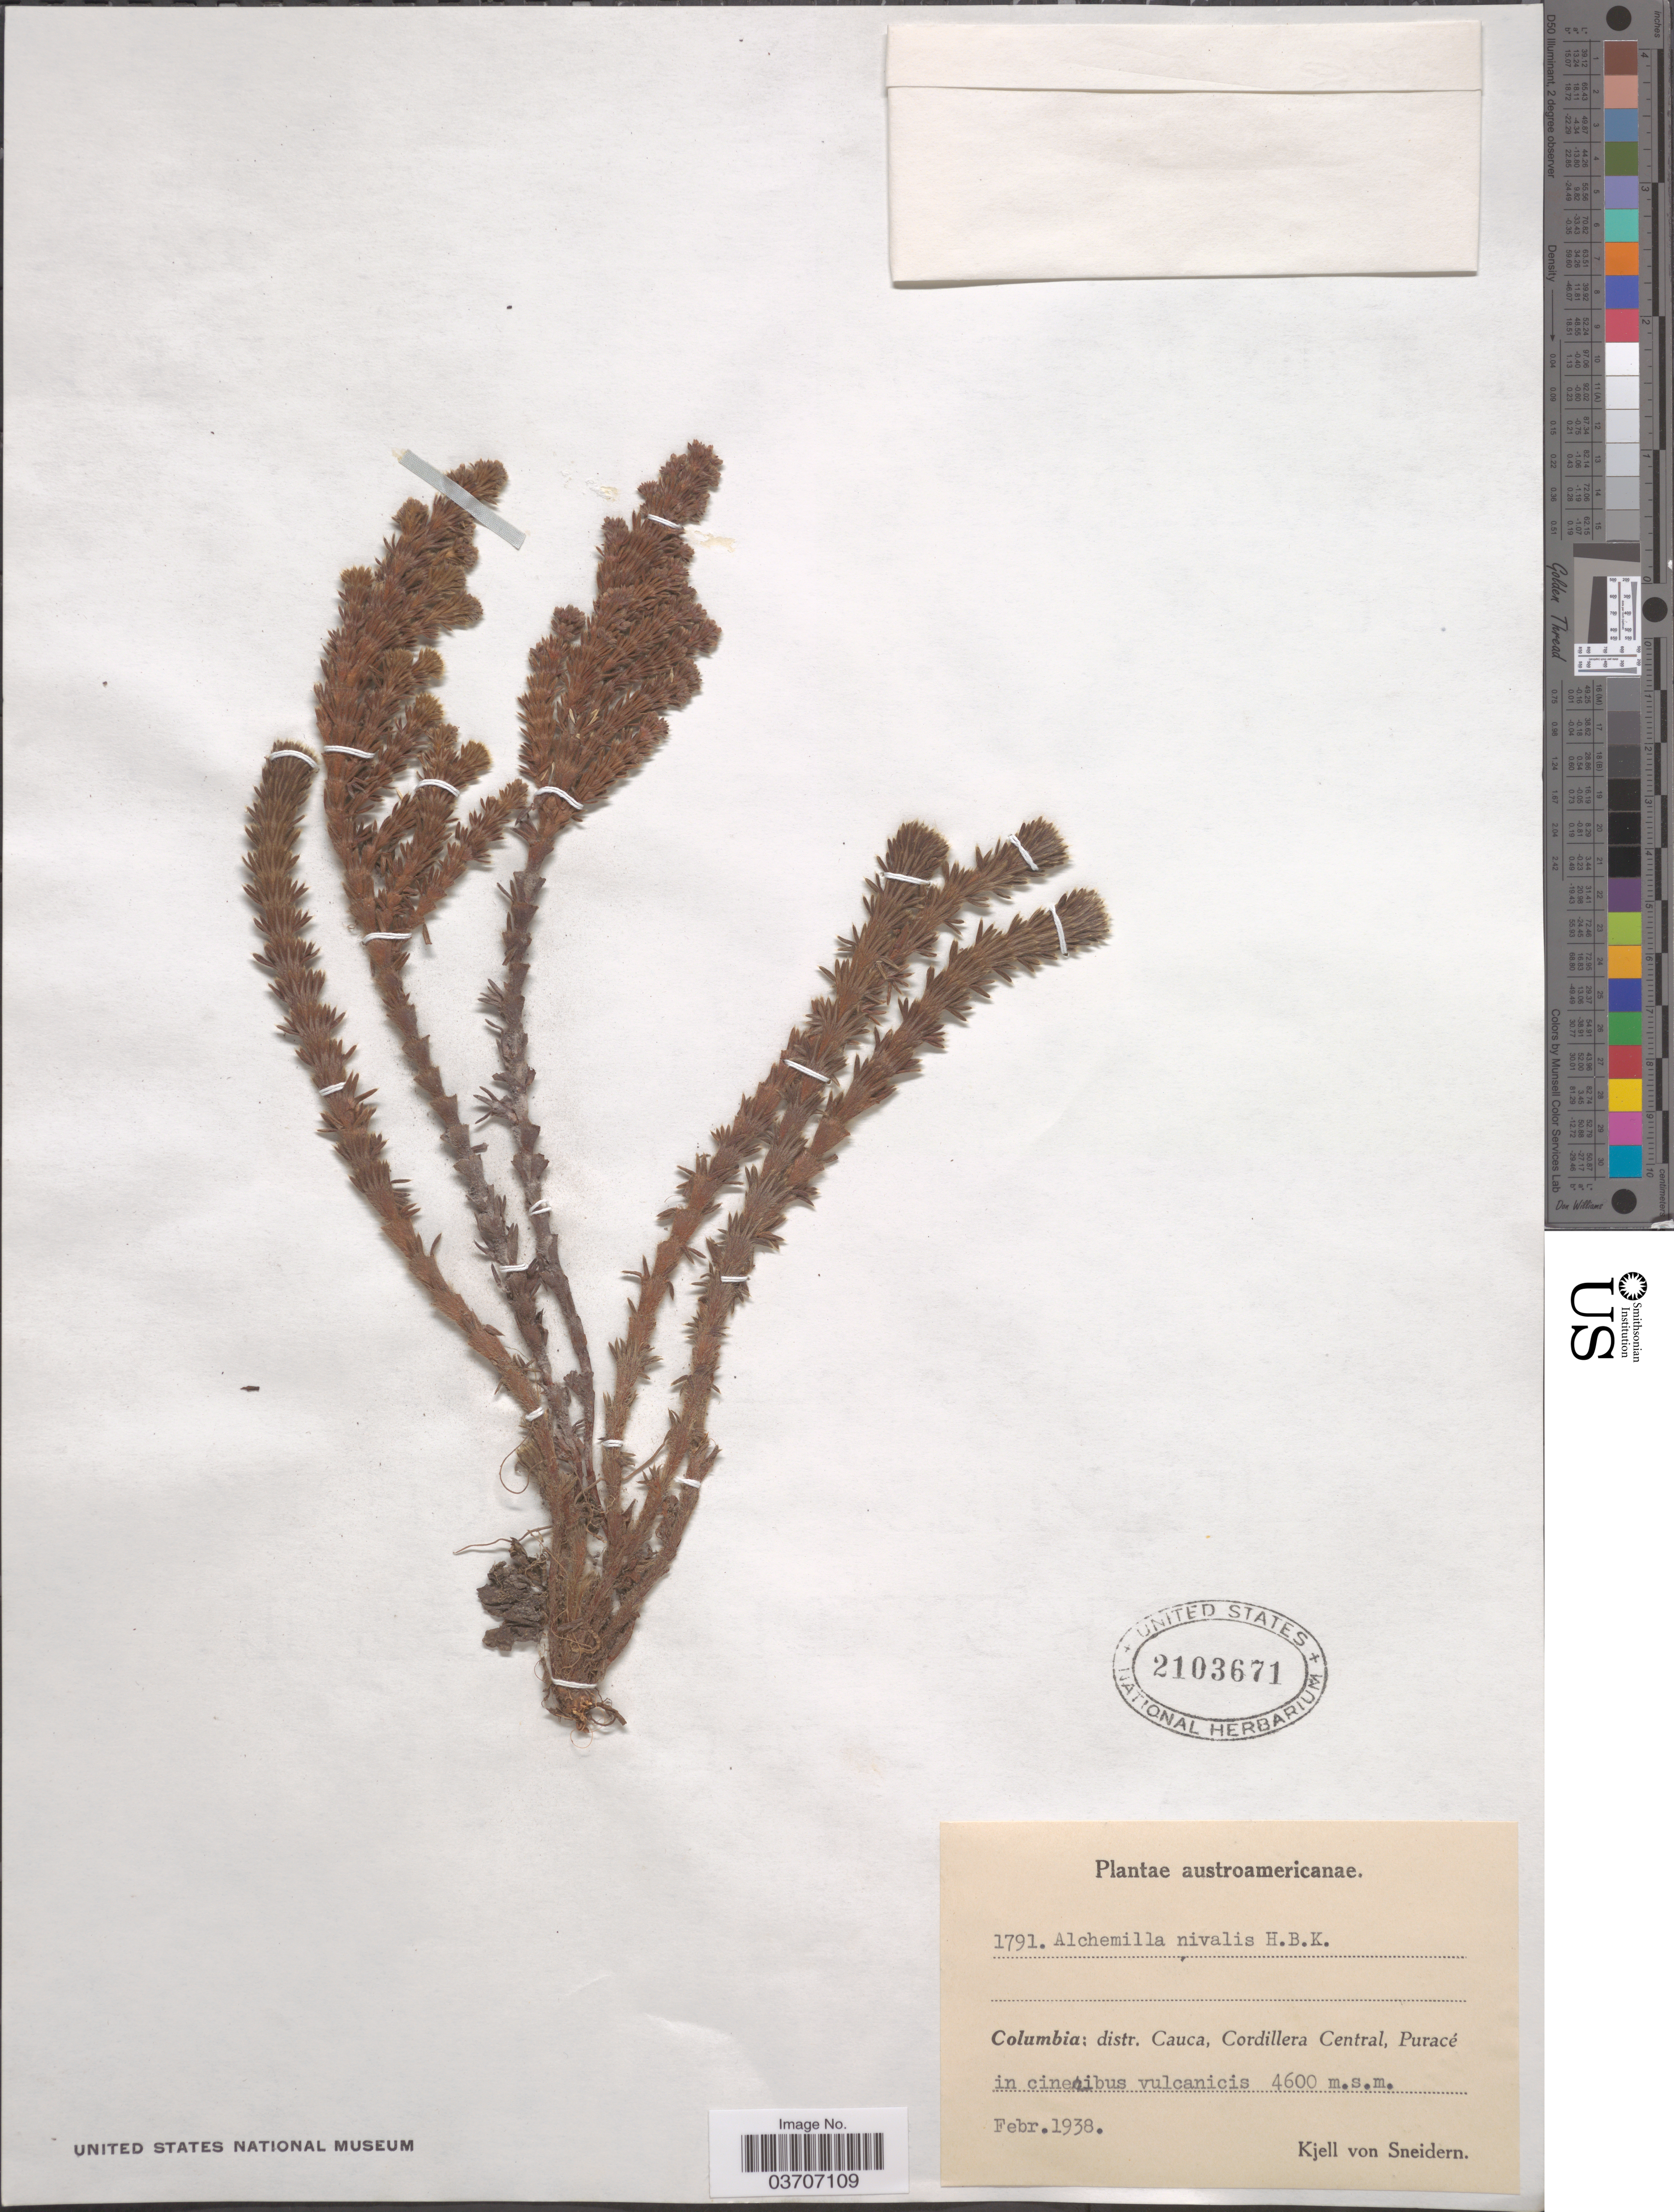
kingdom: Plantae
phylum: Tracheophyta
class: Magnoliopsida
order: Rosales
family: Rosaceae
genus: Lachemilla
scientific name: Lachemilla nivalis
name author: (Kunth) Rothm.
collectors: K. von Sneidern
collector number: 1791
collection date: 1938-02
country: Colombia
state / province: Cauca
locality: Distr. Cauca, Cordillera Central, Puracé.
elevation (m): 4600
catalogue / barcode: US 2103671